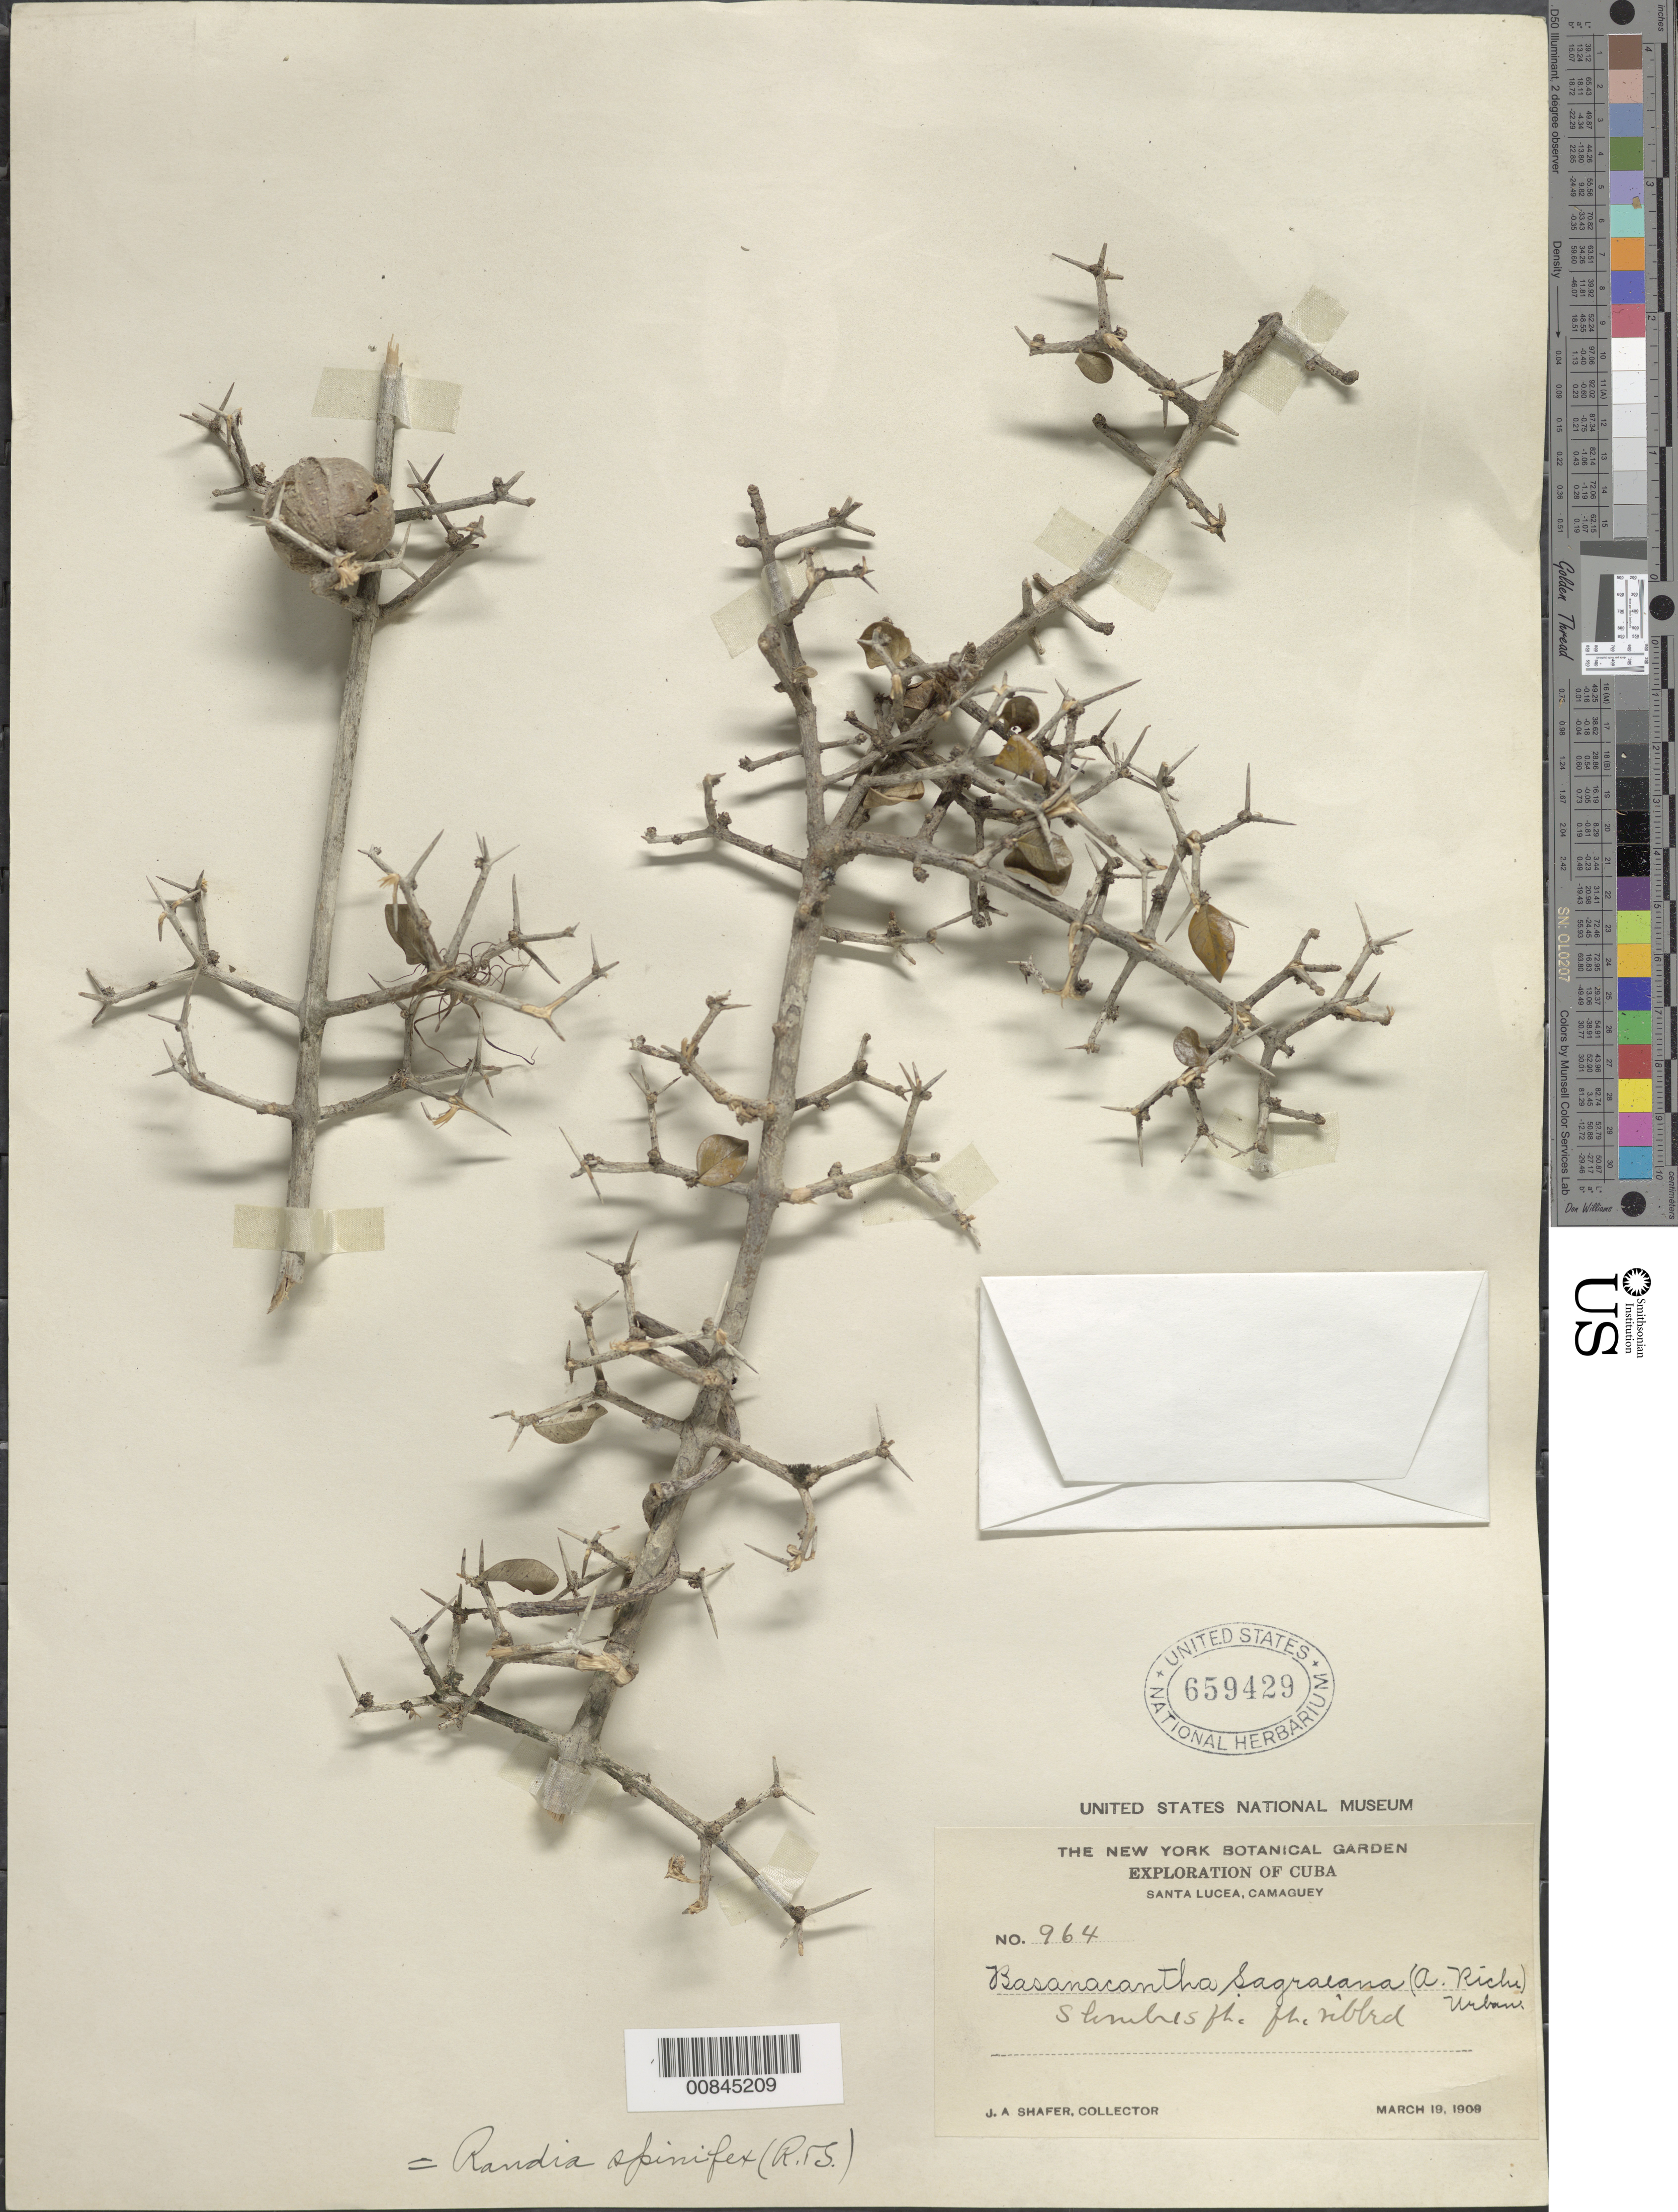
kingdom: Plantae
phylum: Tracheophyta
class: Magnoliopsida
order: Gentianales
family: Rubiaceae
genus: Randia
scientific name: Randia spinifex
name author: (Roem. & Schult.) Standl.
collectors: J. A. Shafer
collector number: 964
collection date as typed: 19 Mar 1909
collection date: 1909-03-19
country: Cuba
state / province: Camaguey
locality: Santa Lucea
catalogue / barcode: US 659429